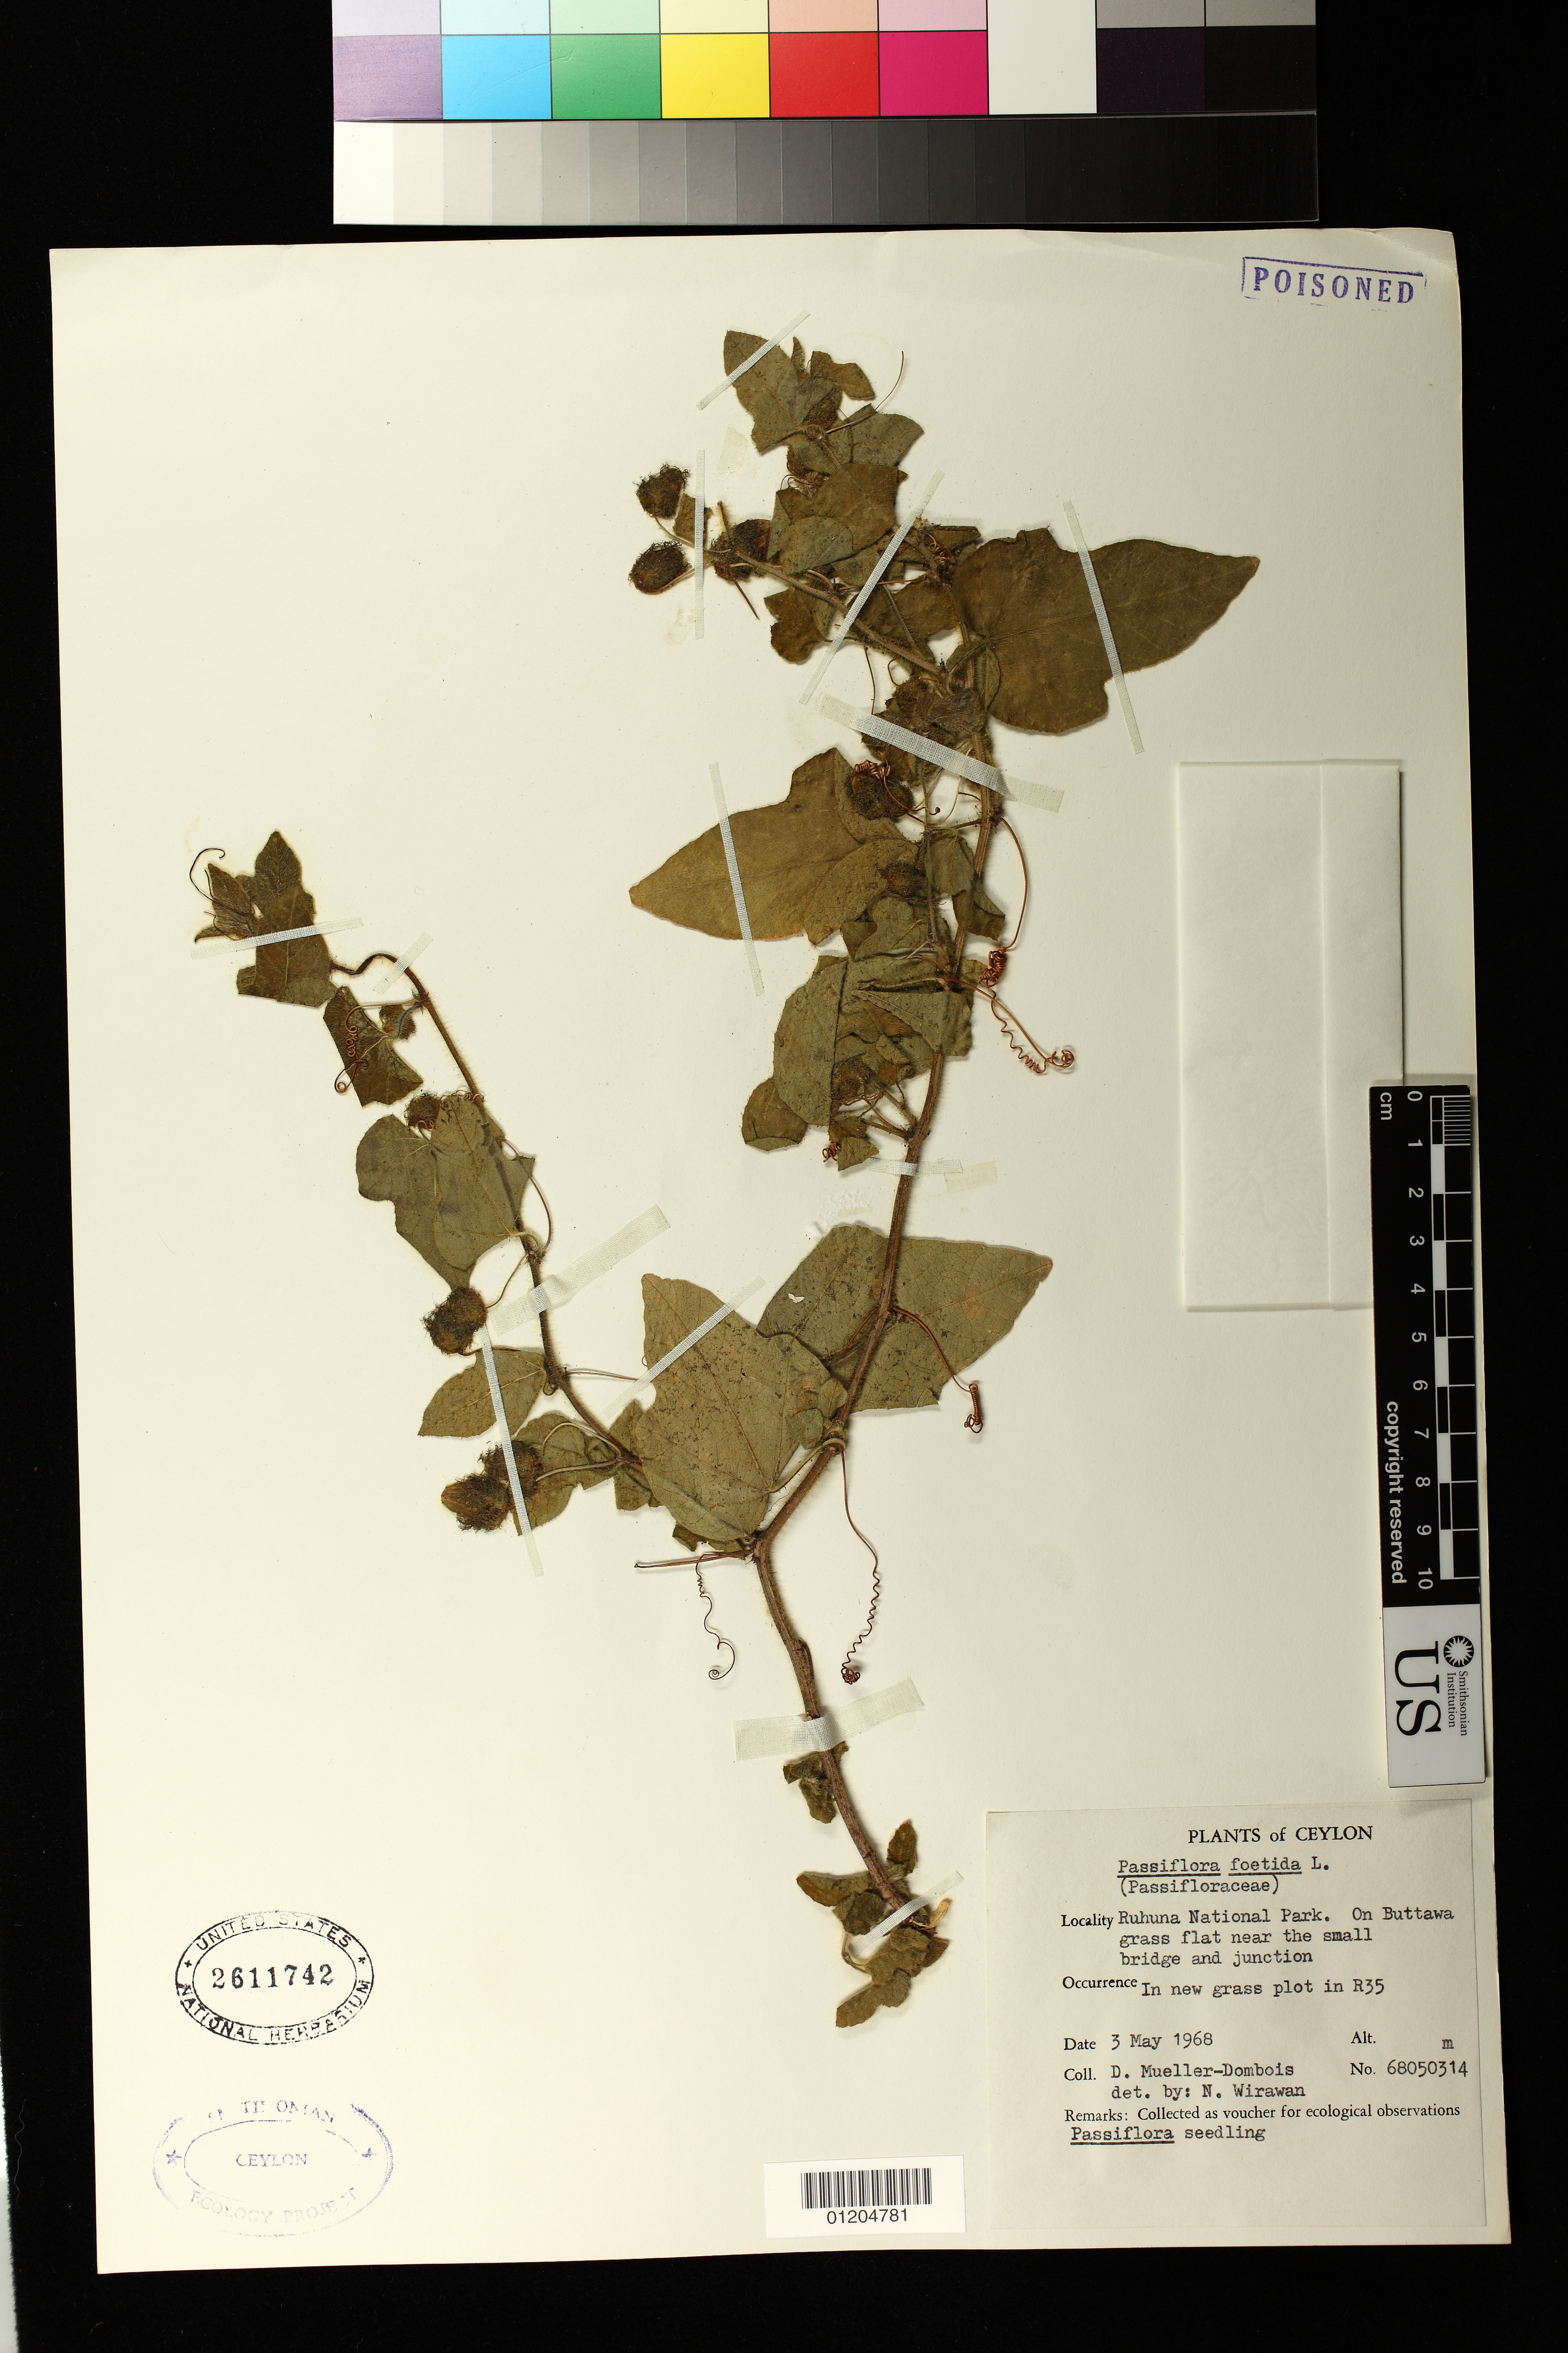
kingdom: Plantae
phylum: Tracheophyta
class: Magnoliopsida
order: Malpighiales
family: Passifloraceae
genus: Passiflora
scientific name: Passiflora foetida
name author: L.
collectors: D. Mueller-Dombois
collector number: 68050314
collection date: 1968-05-03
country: Sri Lanka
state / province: Southern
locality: Ruhuna National Park. On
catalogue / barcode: US 2611742